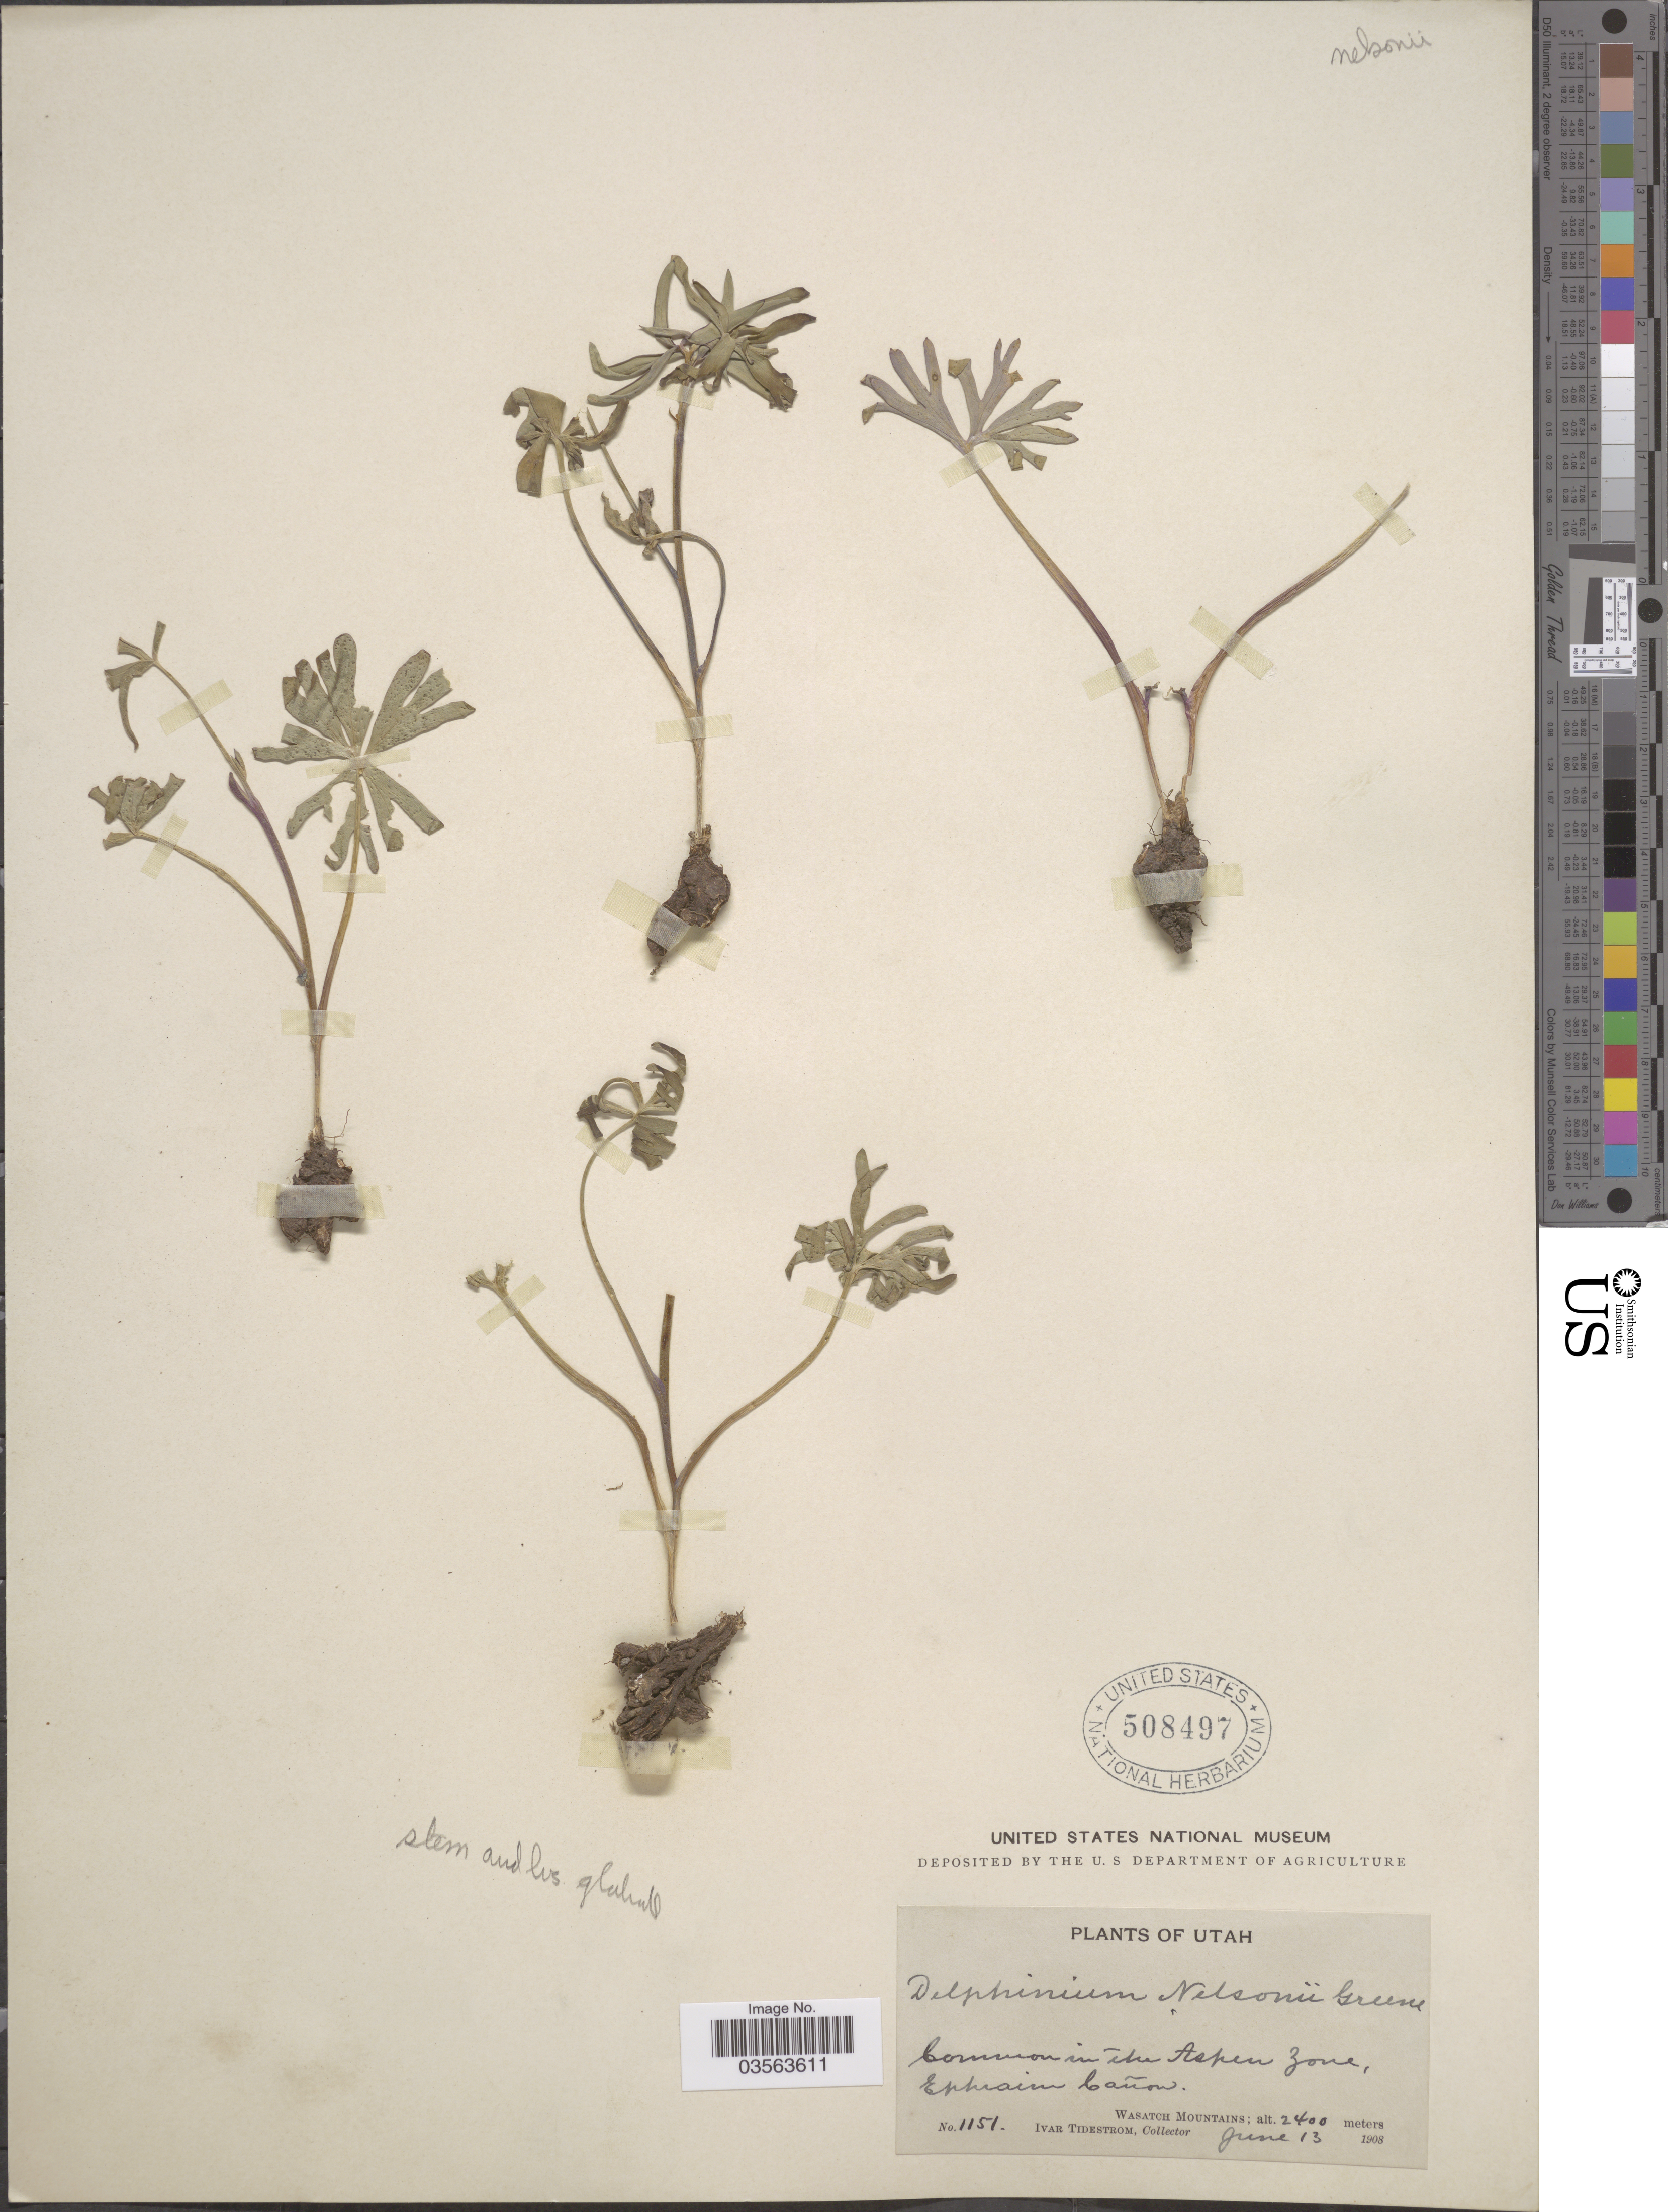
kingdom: Plantae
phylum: Tracheophyta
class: Magnoliopsida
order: Ranunculales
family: Ranunculaceae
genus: Delphinium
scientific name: Delphinium nelsonii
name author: Greene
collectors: I. F. Tidestrom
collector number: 1151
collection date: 1908-06-13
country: United States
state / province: Utah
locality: Common in Aspen Zone, Ephraim Cañon. Wasatch Mountains.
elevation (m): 2400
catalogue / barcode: US 508497